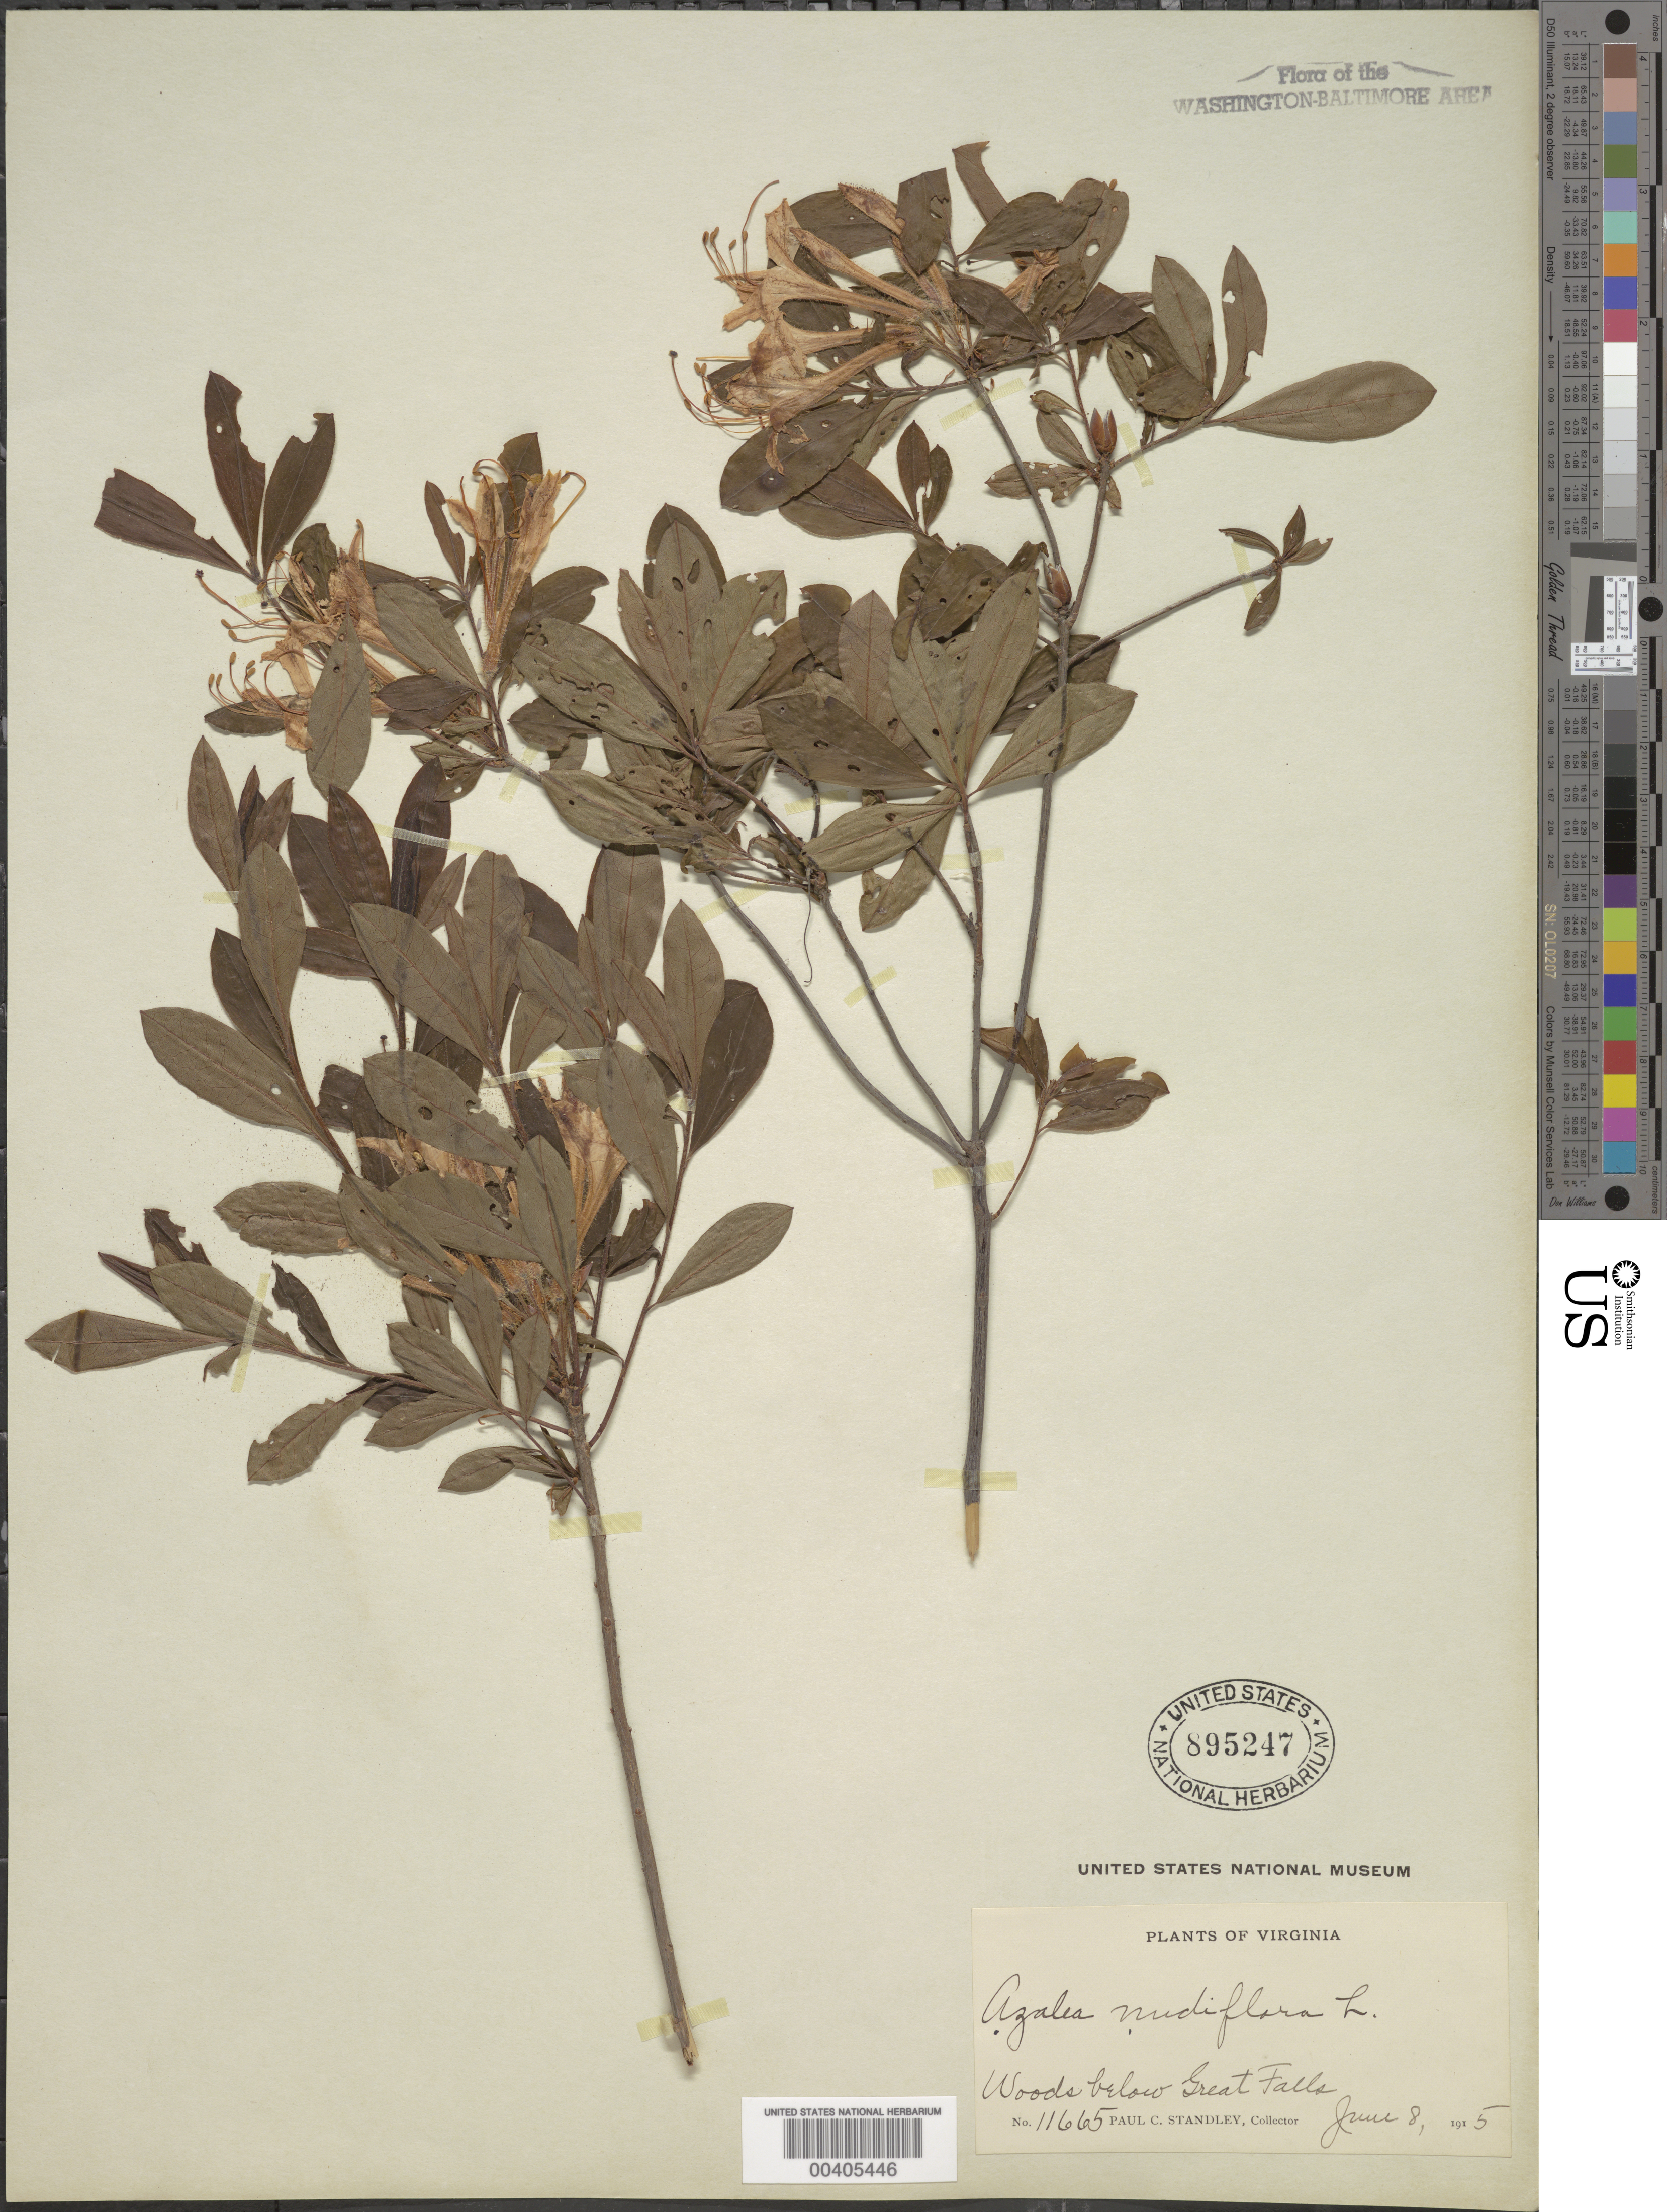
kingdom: Plantae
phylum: Tracheophyta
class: Magnoliopsida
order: Ericales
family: Ericaceae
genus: Rhododendron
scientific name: Rhododendron periclymenoides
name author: (Michx.) Shinners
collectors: P. C. Standley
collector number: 11665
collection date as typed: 08 Jun 1915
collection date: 1915-06-08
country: United States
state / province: Virginia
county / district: Fairfax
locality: below Great Falls C. and O. Canal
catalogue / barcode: US 895247